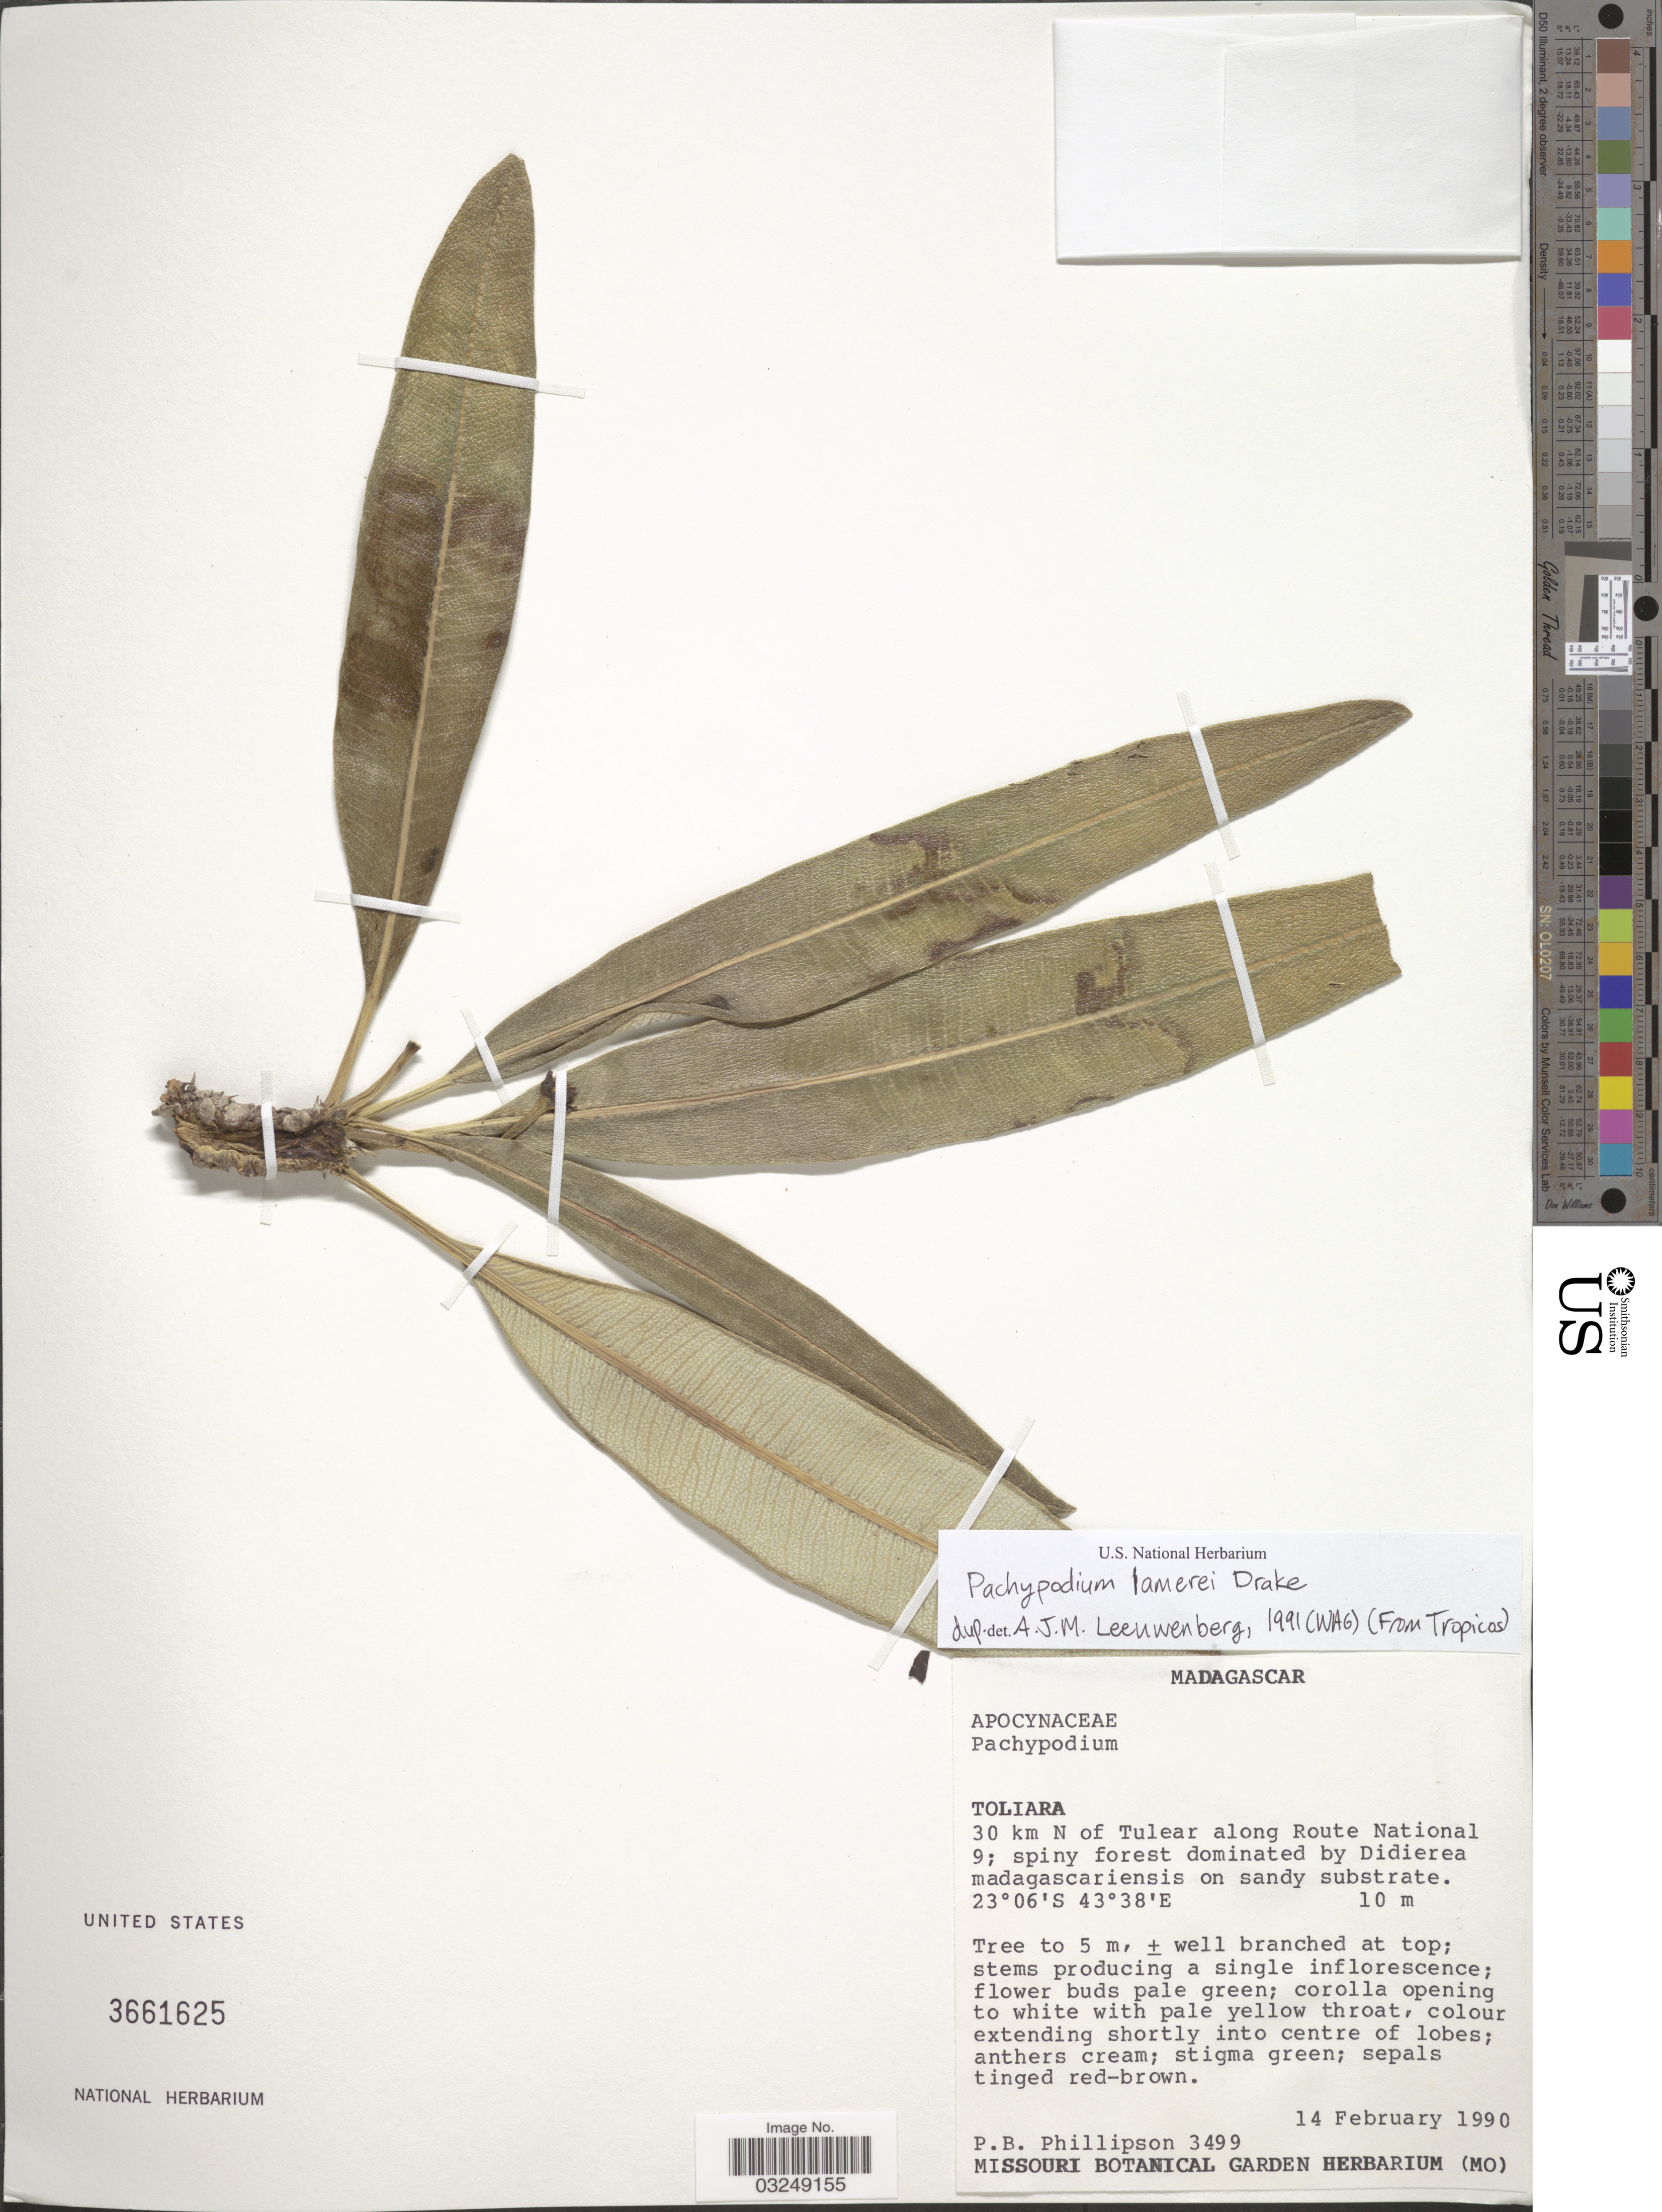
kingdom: Plantae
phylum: Tracheophyta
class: Magnoliopsida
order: Gentianales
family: Apocynaceae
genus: Pachypodium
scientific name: Pachypodium lamerei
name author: Drake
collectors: P. B. Phillipson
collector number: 3499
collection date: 1990-02-14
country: Madagascar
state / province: Atsimo-Andrefana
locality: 30 km N of Tulear along Route National 9.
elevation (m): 10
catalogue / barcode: US 3661625